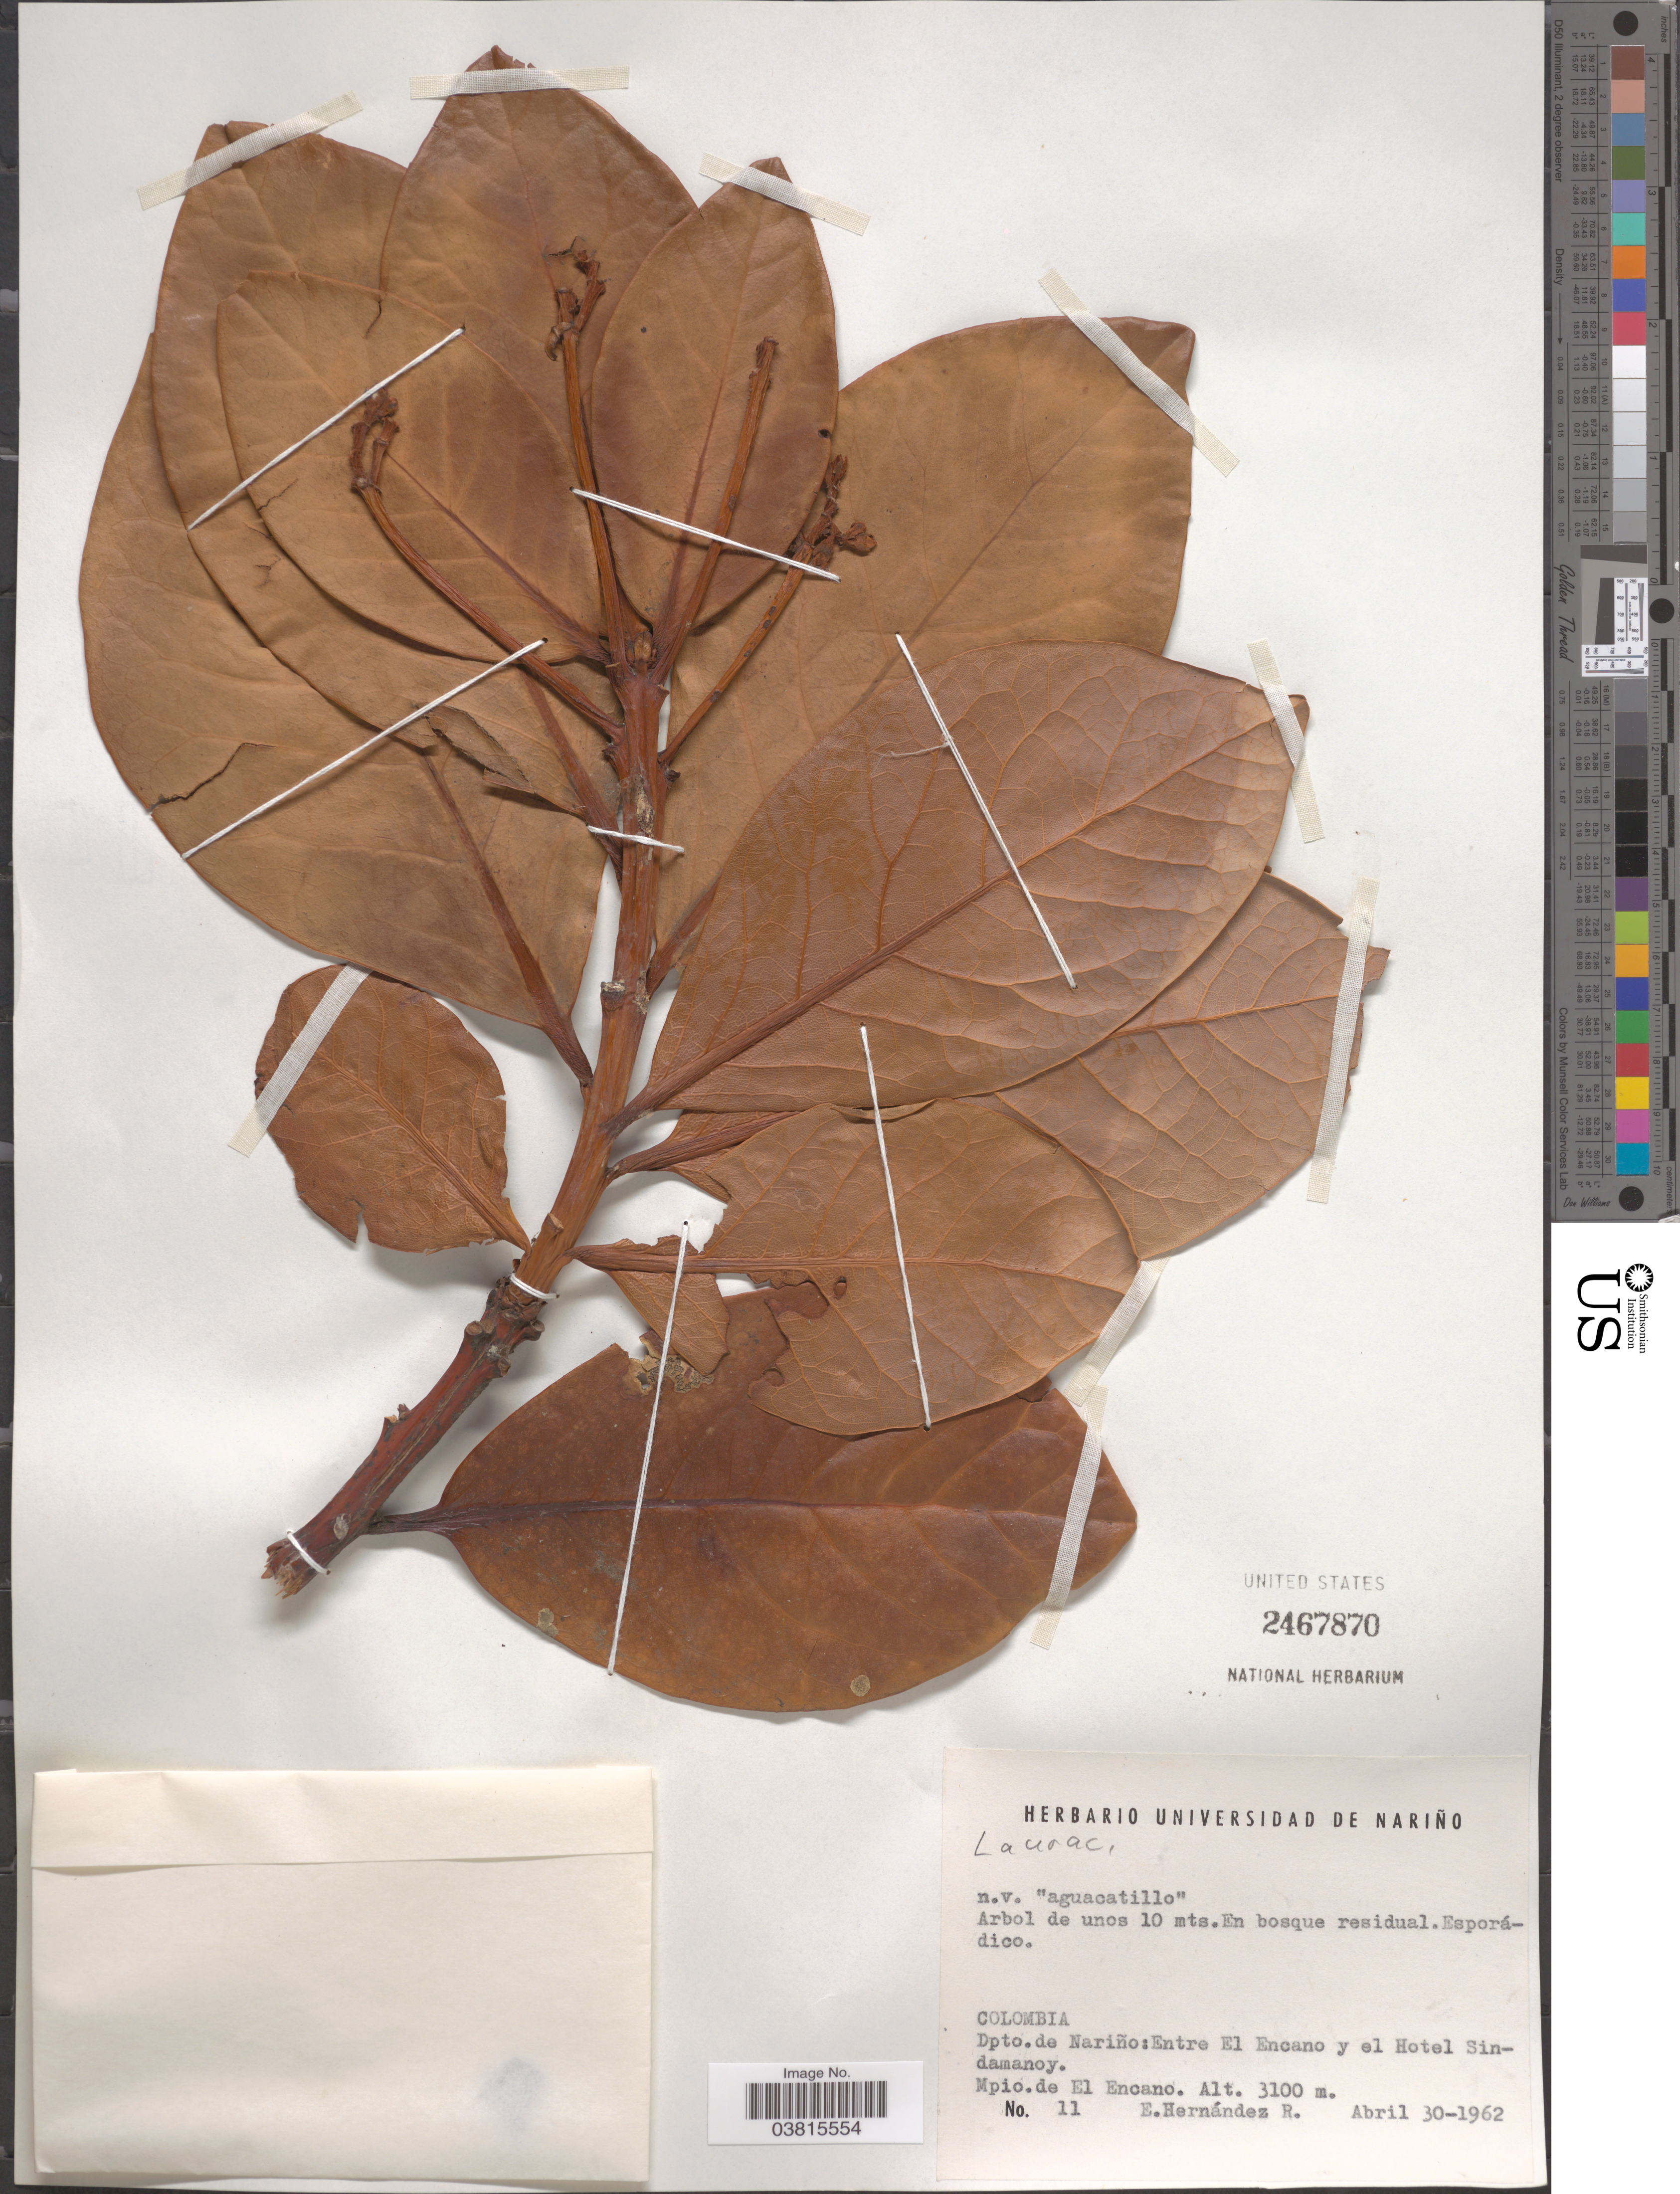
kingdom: Plantae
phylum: Tracheophyta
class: Magnoliopsida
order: Laurales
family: Lauraceae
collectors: E. Hernández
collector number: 11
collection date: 1962-04-30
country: Colombia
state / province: Nariño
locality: Dpto. de Nariño: Entre El Encano y el Hotel Sindamanoy. Mpio. de El Encano.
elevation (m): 3100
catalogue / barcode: US 2467870